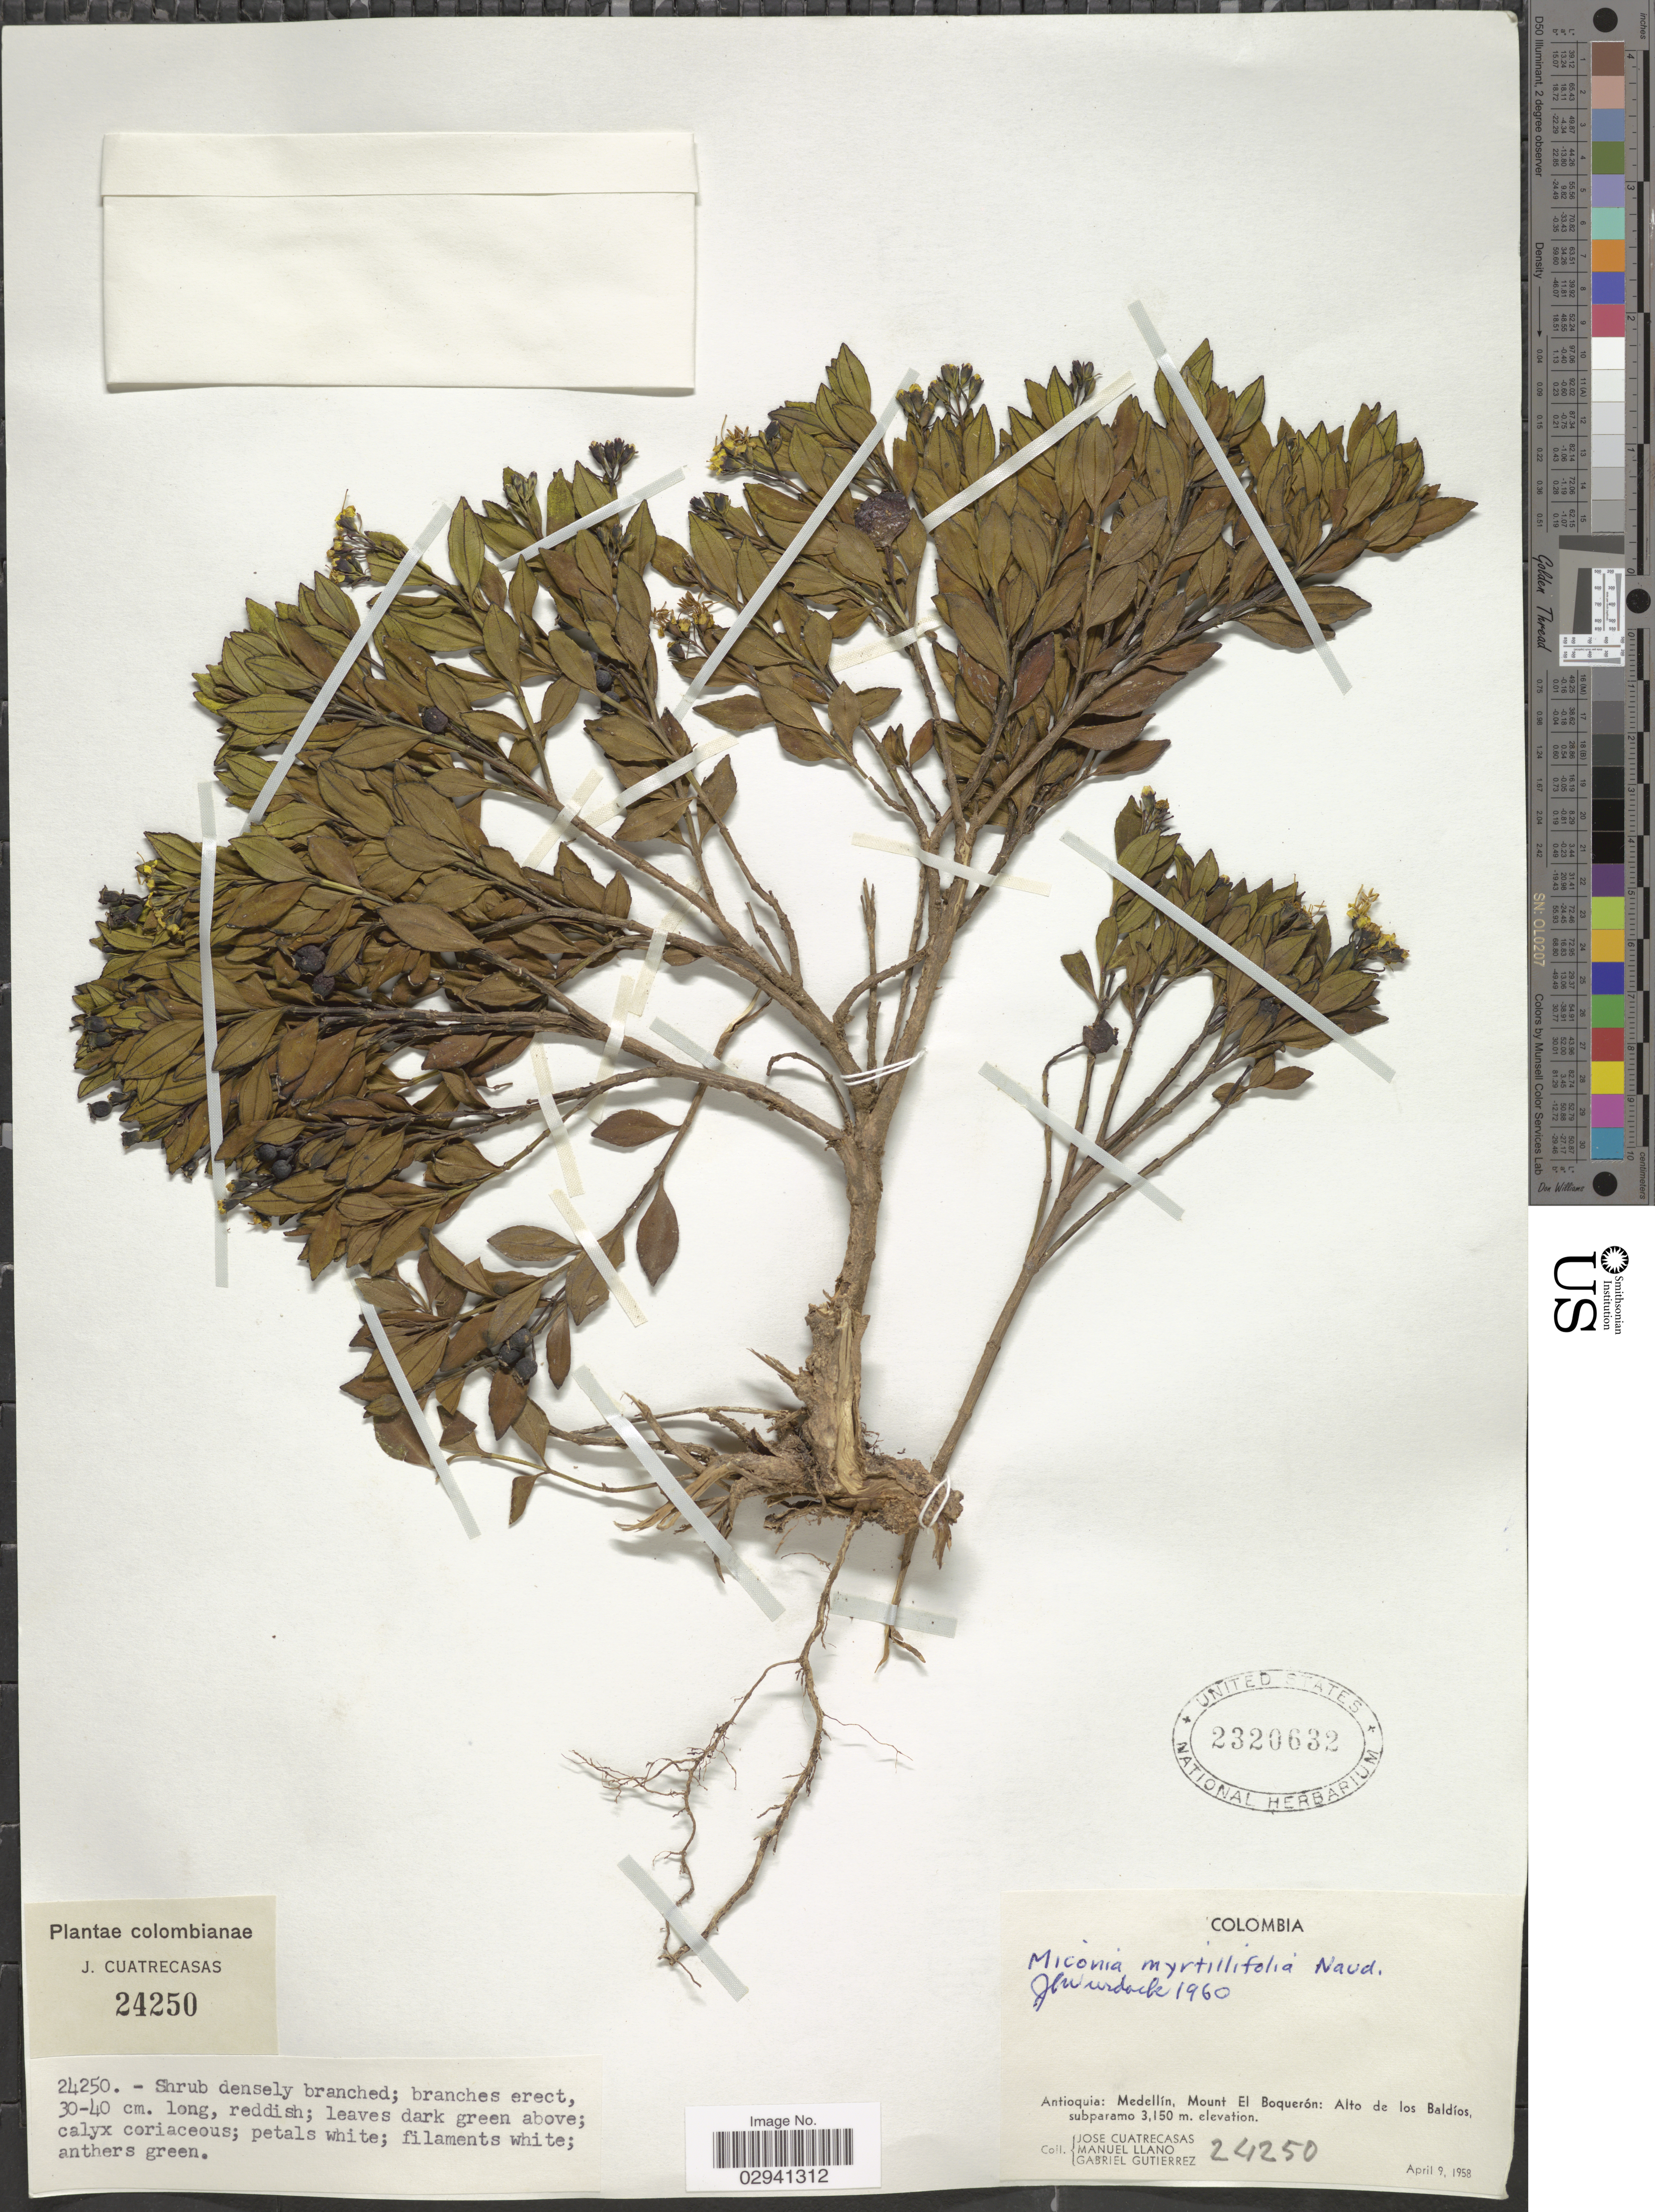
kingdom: Plantae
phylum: Tracheophyta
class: Magnoliopsida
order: Myrtales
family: Melastomataceae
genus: Miconia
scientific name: Miconia myrtillifolia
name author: Naudin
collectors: J. Cuatrecasas, M. Llano & G. Gutierrez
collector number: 24250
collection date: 1958-04-09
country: Colombia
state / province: Antioquia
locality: Antioquia: Medellín, Mount El Boquerón: Alto de los Baldíos.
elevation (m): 3150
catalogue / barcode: US 2320632